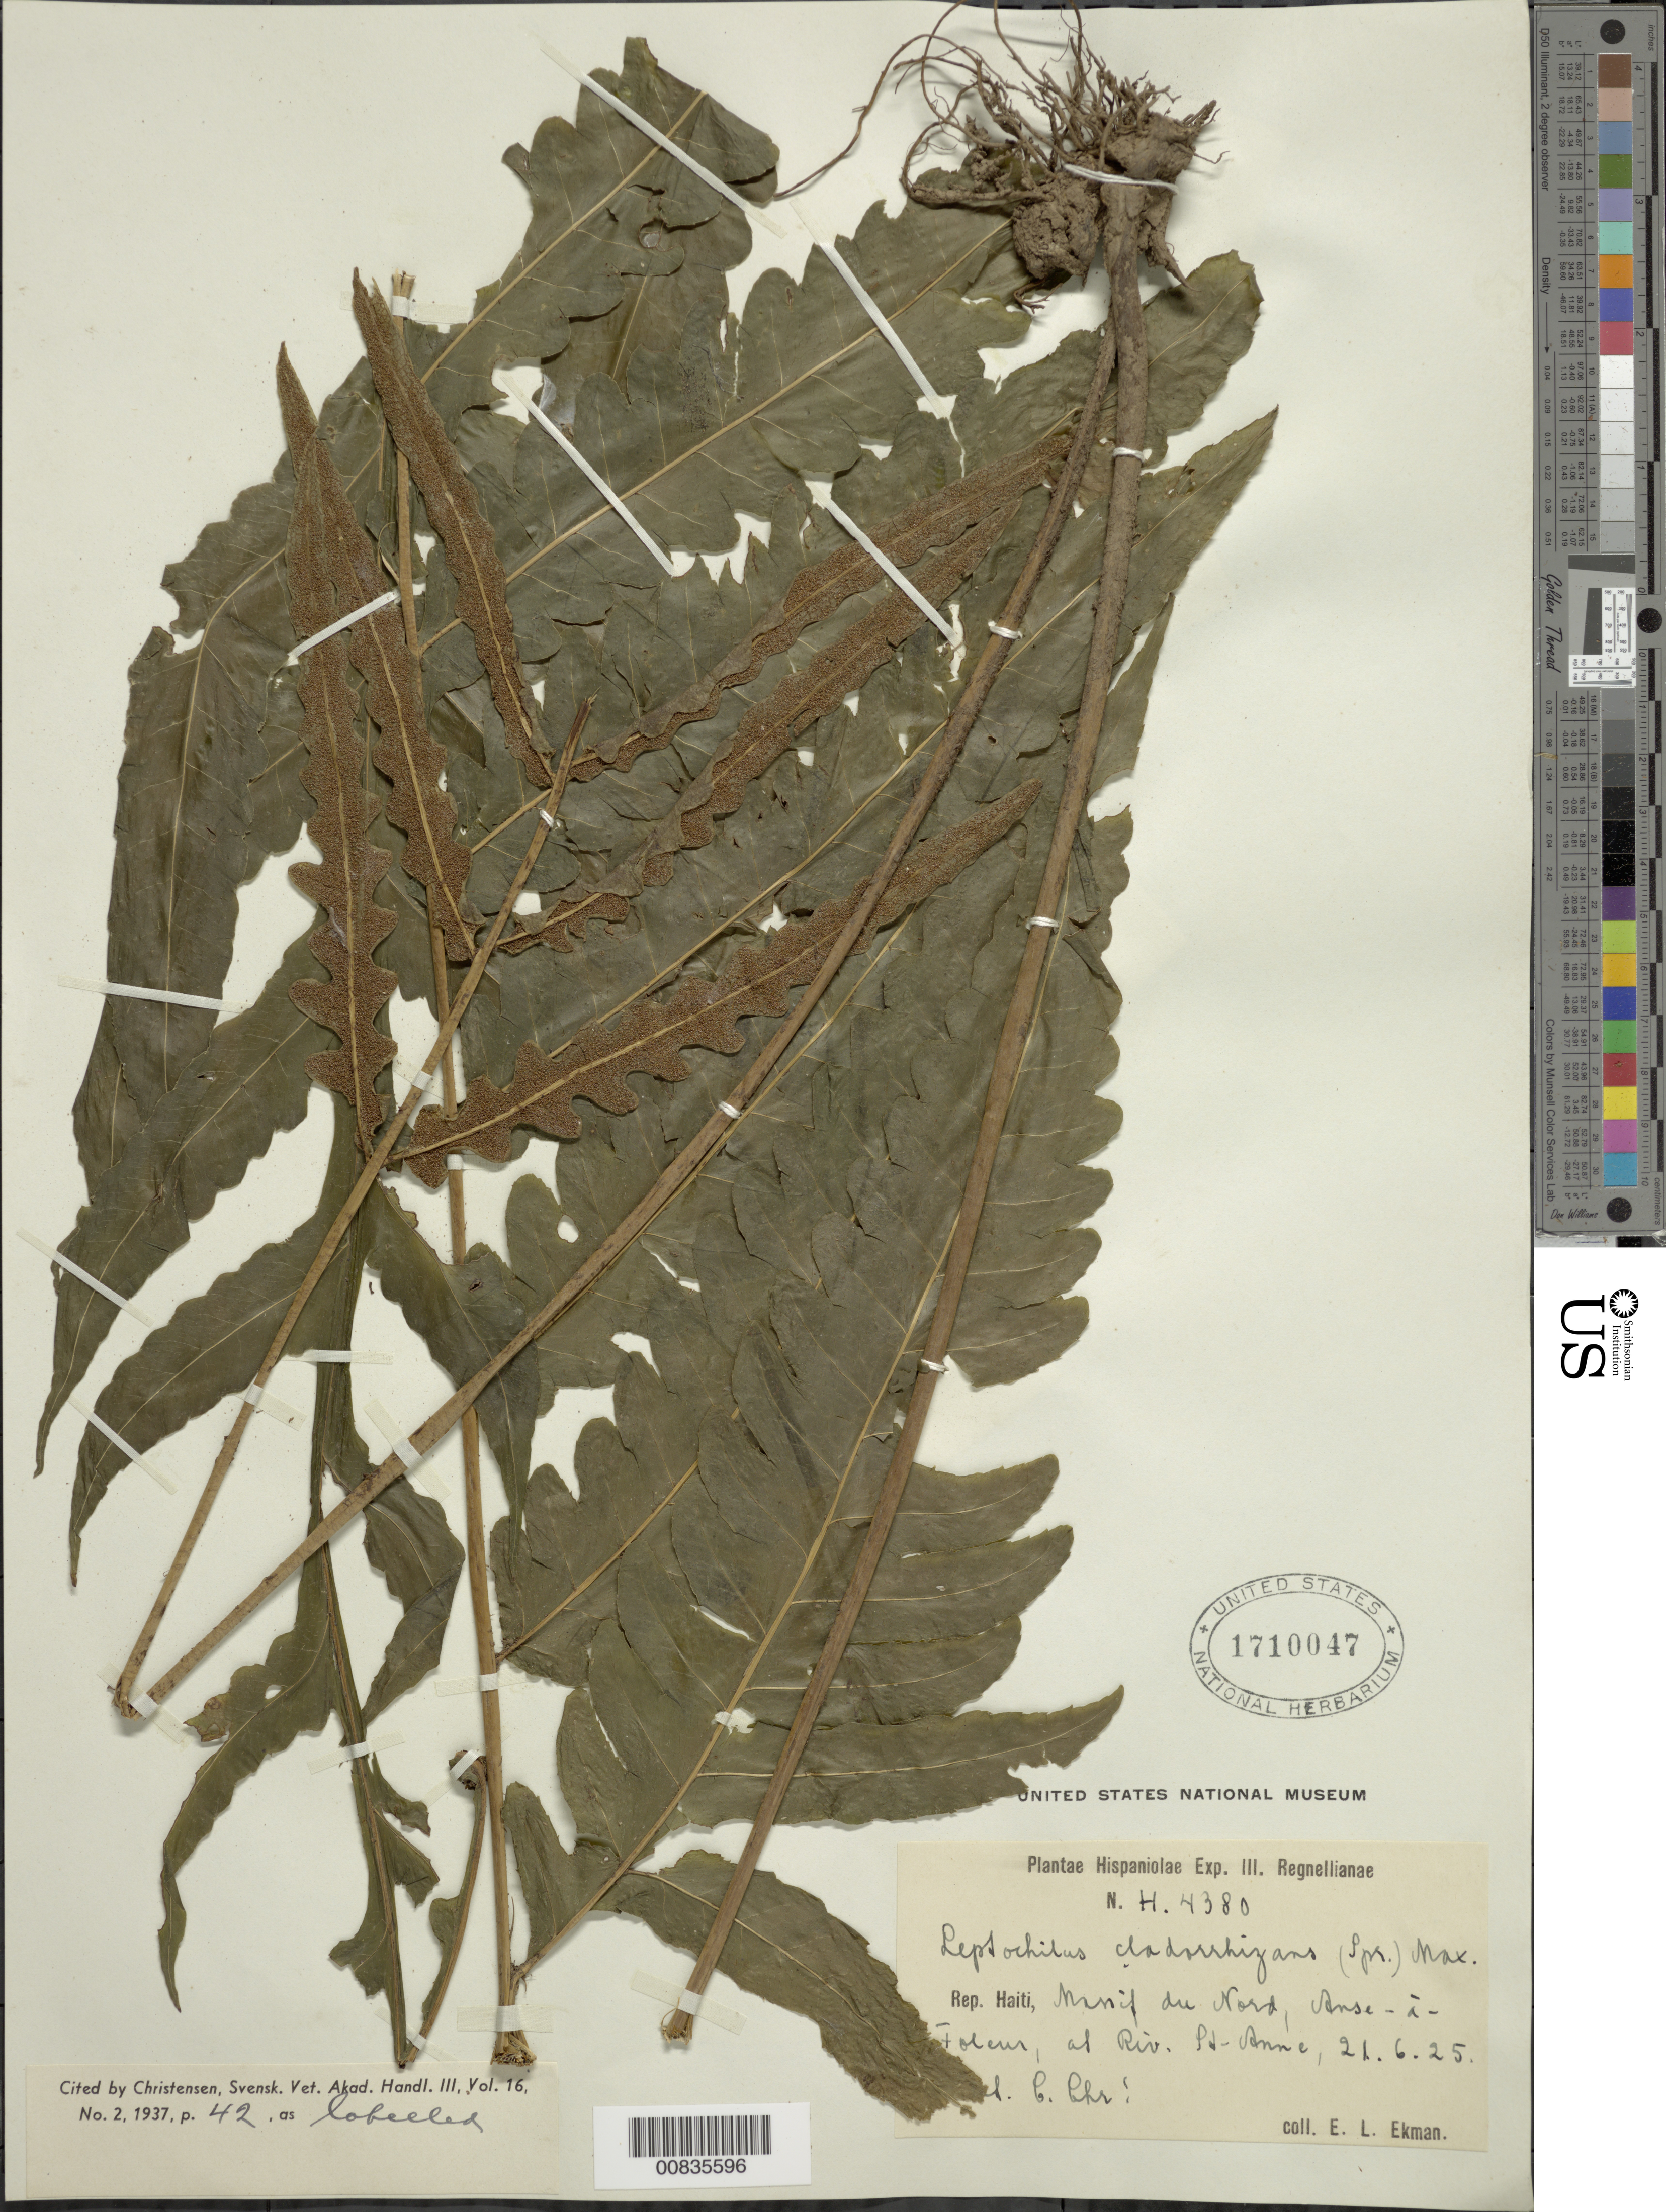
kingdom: Plantae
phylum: Tracheophyta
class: Polypodiopsida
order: Polypodiales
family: Dryopteridaceae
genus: Bolbitis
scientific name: Bolbitis portoricensis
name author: (Spreng.) Hennipman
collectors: E. L. Ekman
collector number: H 4380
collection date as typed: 21 Jun 1925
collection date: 1925-06-21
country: Haiti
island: Hispaniola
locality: Massif du Nord, Anse-à-Foleur, Riv. St. Anne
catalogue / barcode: US 1710047